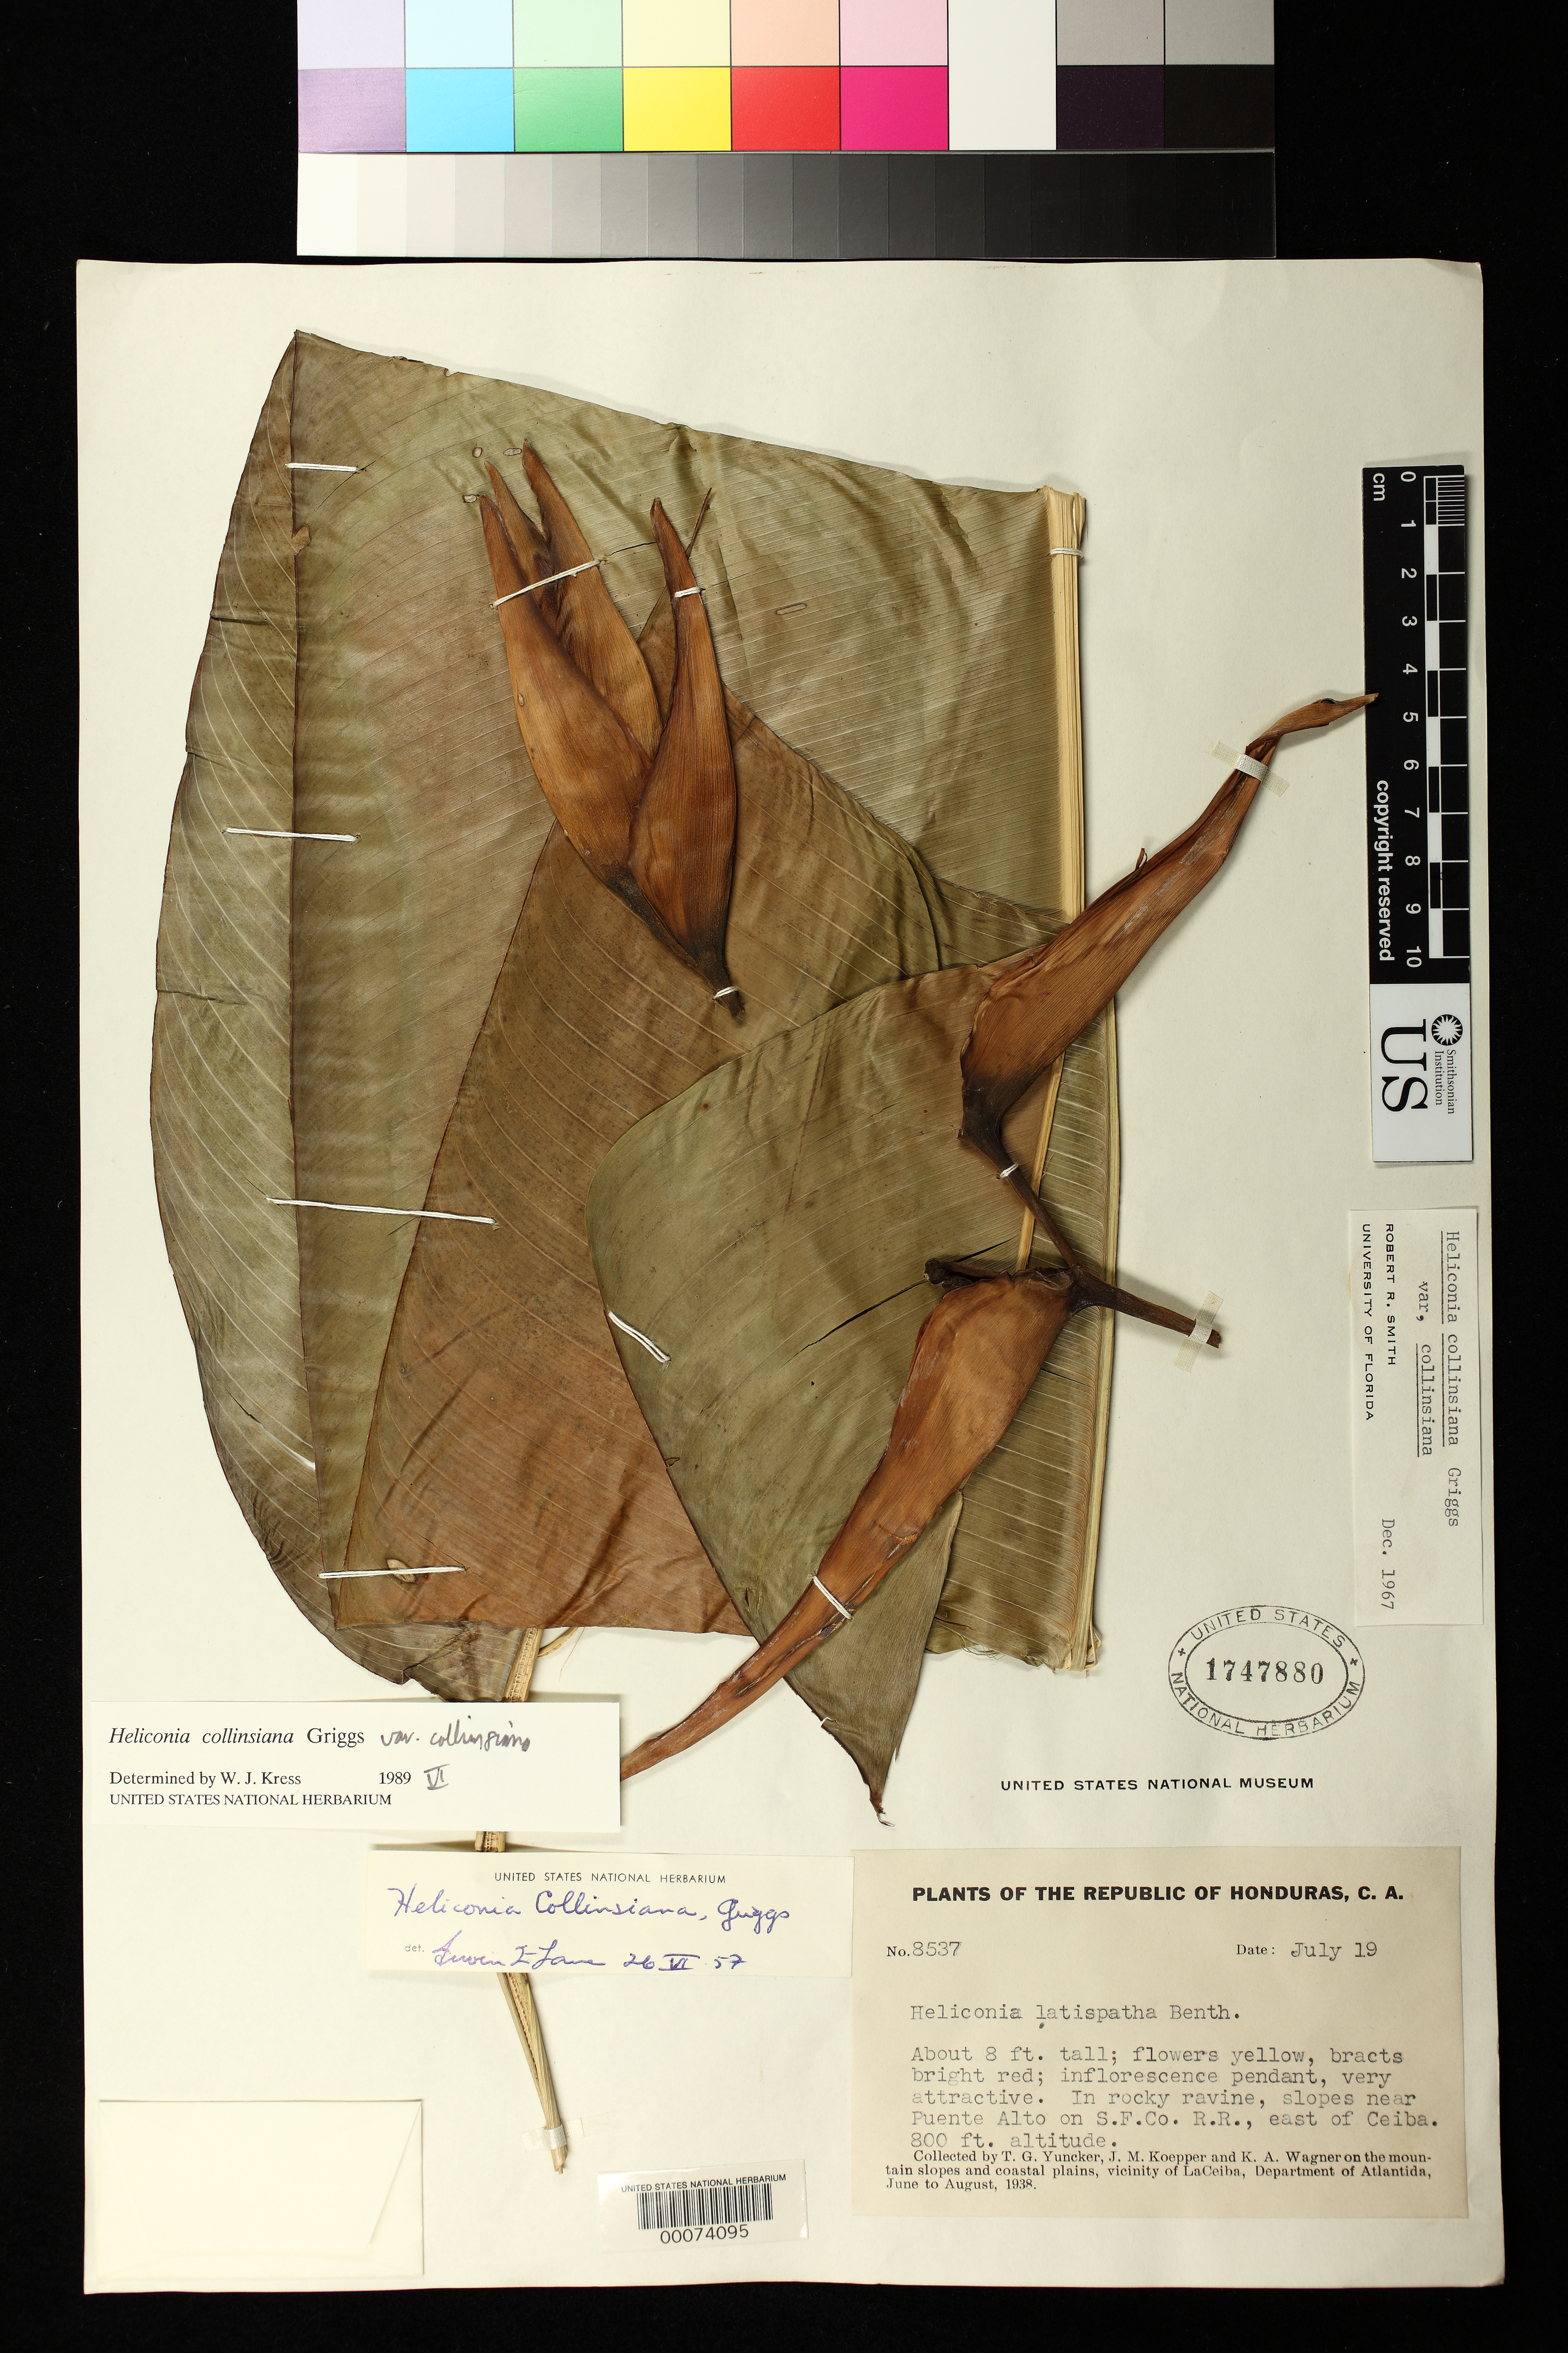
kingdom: Plantae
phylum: Tracheophyta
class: Liliopsida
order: Zingiberales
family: Heliconiaceae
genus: Heliconia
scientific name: Heliconia collinsiana var. collinsiana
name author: R.F. Griggs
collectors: T. G. Yuncker, J. M. Koepper & K. A. Wagner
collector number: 8537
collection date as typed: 19 Jul 1938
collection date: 1938-07-19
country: Honduras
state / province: Atlántida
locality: Rocky ravine, slopes near Puente Alto on S.F. Co. R.R., E of Ceiba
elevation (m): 244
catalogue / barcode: US 1747880